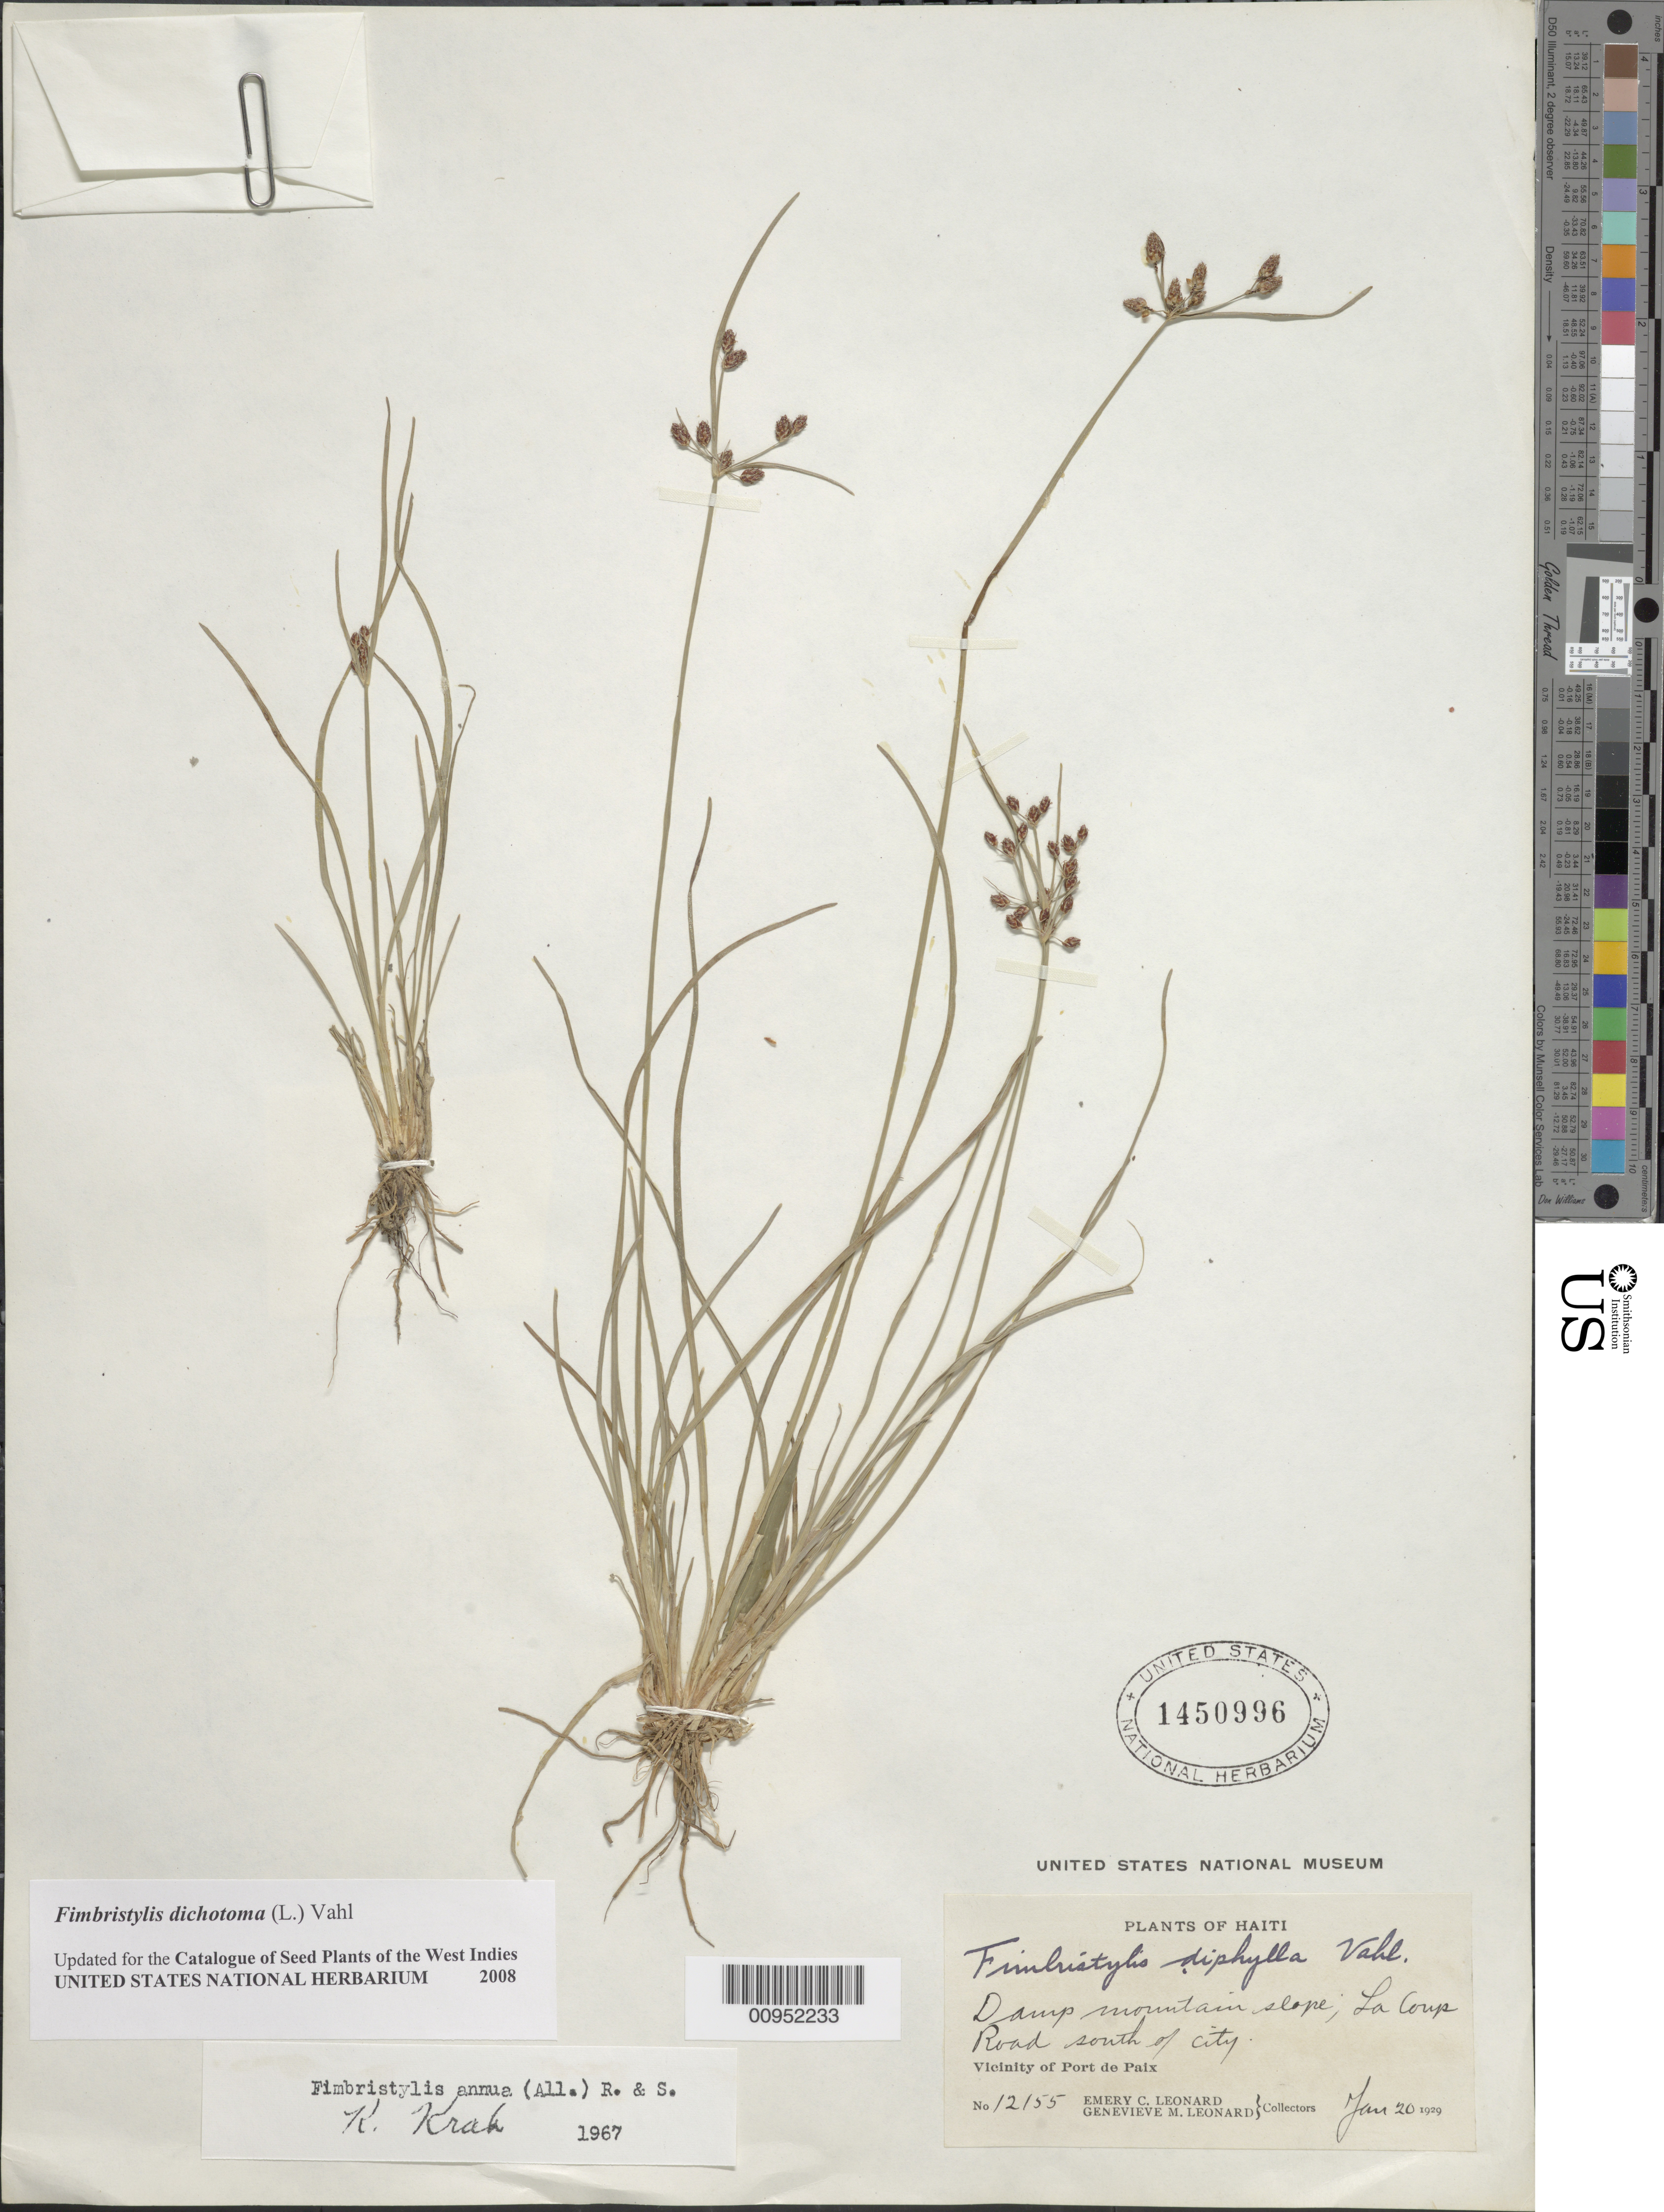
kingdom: Plantae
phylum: Tracheophyta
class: Liliopsida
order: Poales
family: Cyperaceae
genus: Fimbristylis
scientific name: Fimbristylis dichotoma subsp. dichotoma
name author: (L.) Vahl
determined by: Strong, M. T., (US), Smithsonian Institution - National Museum of Natural History (UNITED STATES)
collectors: E. C. Leonard & G. M. Leonard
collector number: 12155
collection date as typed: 20 Jan 1929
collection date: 1929-01-20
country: Haiti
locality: Vicinity of Port de Paix, mountain slope, La Coup Road, S of city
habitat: Damp mountain slope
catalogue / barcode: US 1450996